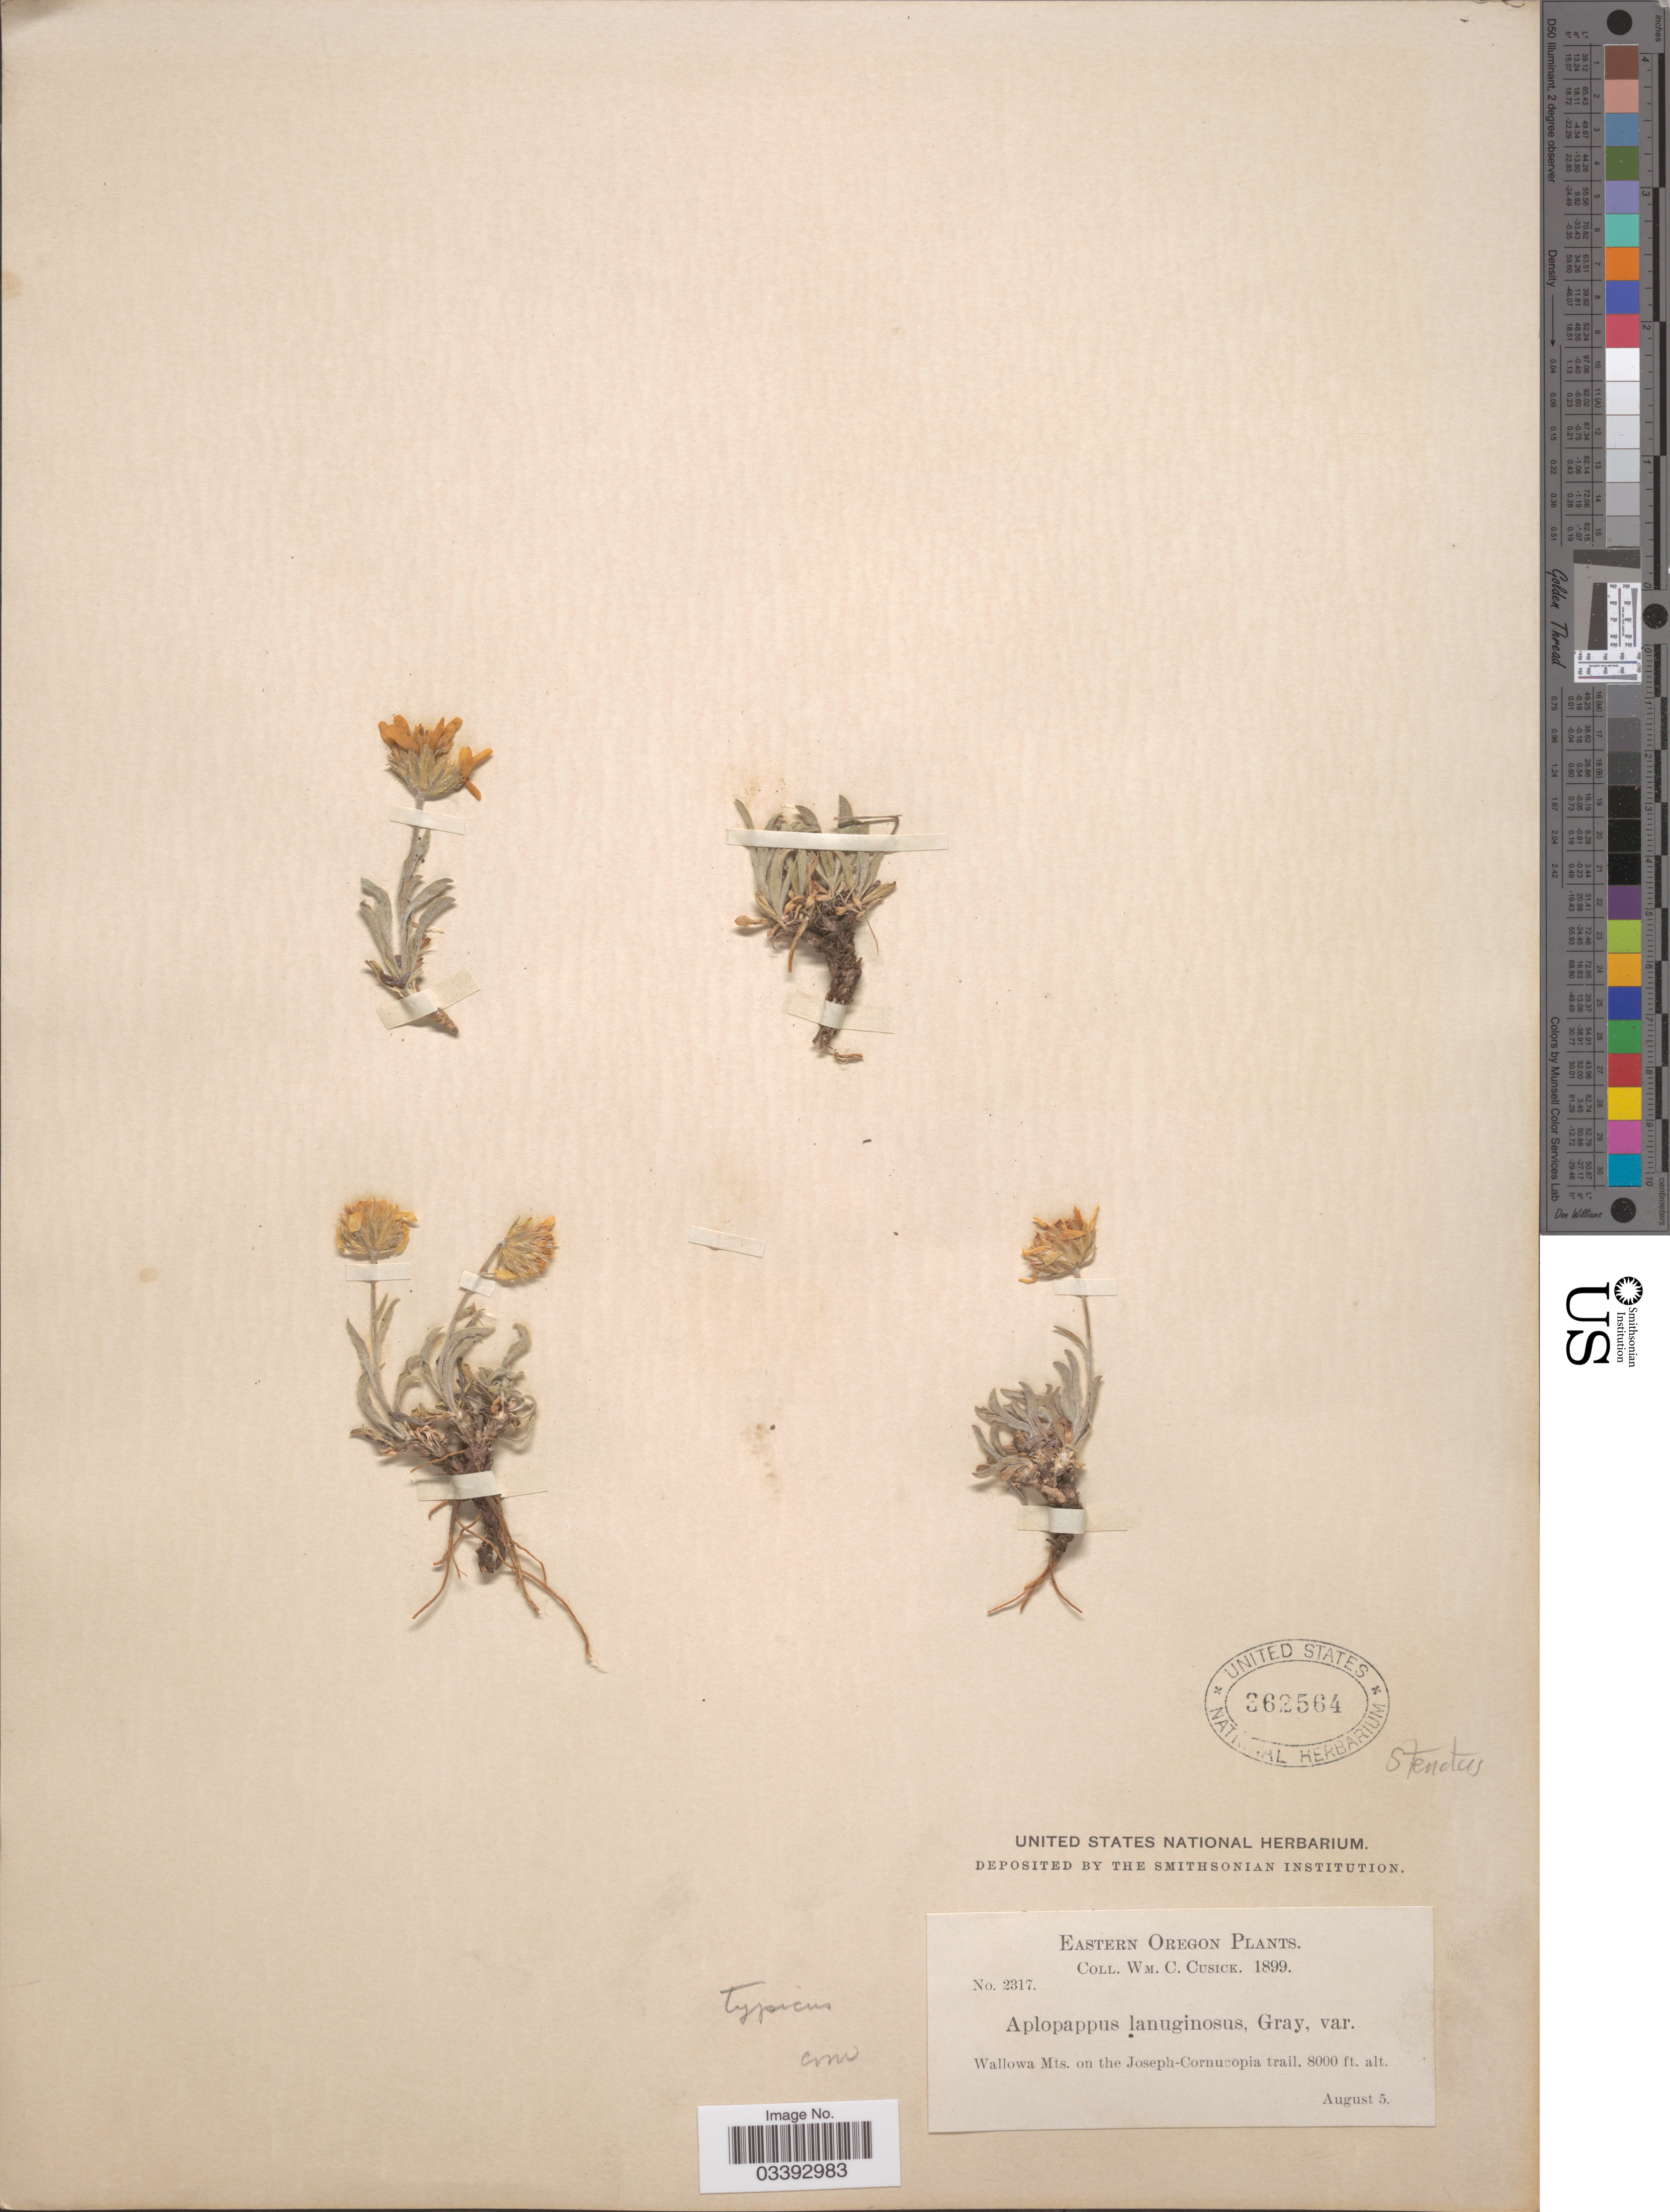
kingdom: Plantae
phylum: Tracheophyta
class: Magnoliopsida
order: Asterales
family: Asteraceae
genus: Stenotus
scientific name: Stenotus lanuginosus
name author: (A. Gray) Greene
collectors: W. C. Cusick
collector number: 2317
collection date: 1899-08-05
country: United States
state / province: Oregon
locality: Eastern Oregon. Wallowa Mts. on the Joseph-Cornucopia trail.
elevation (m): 2438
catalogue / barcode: US 362564